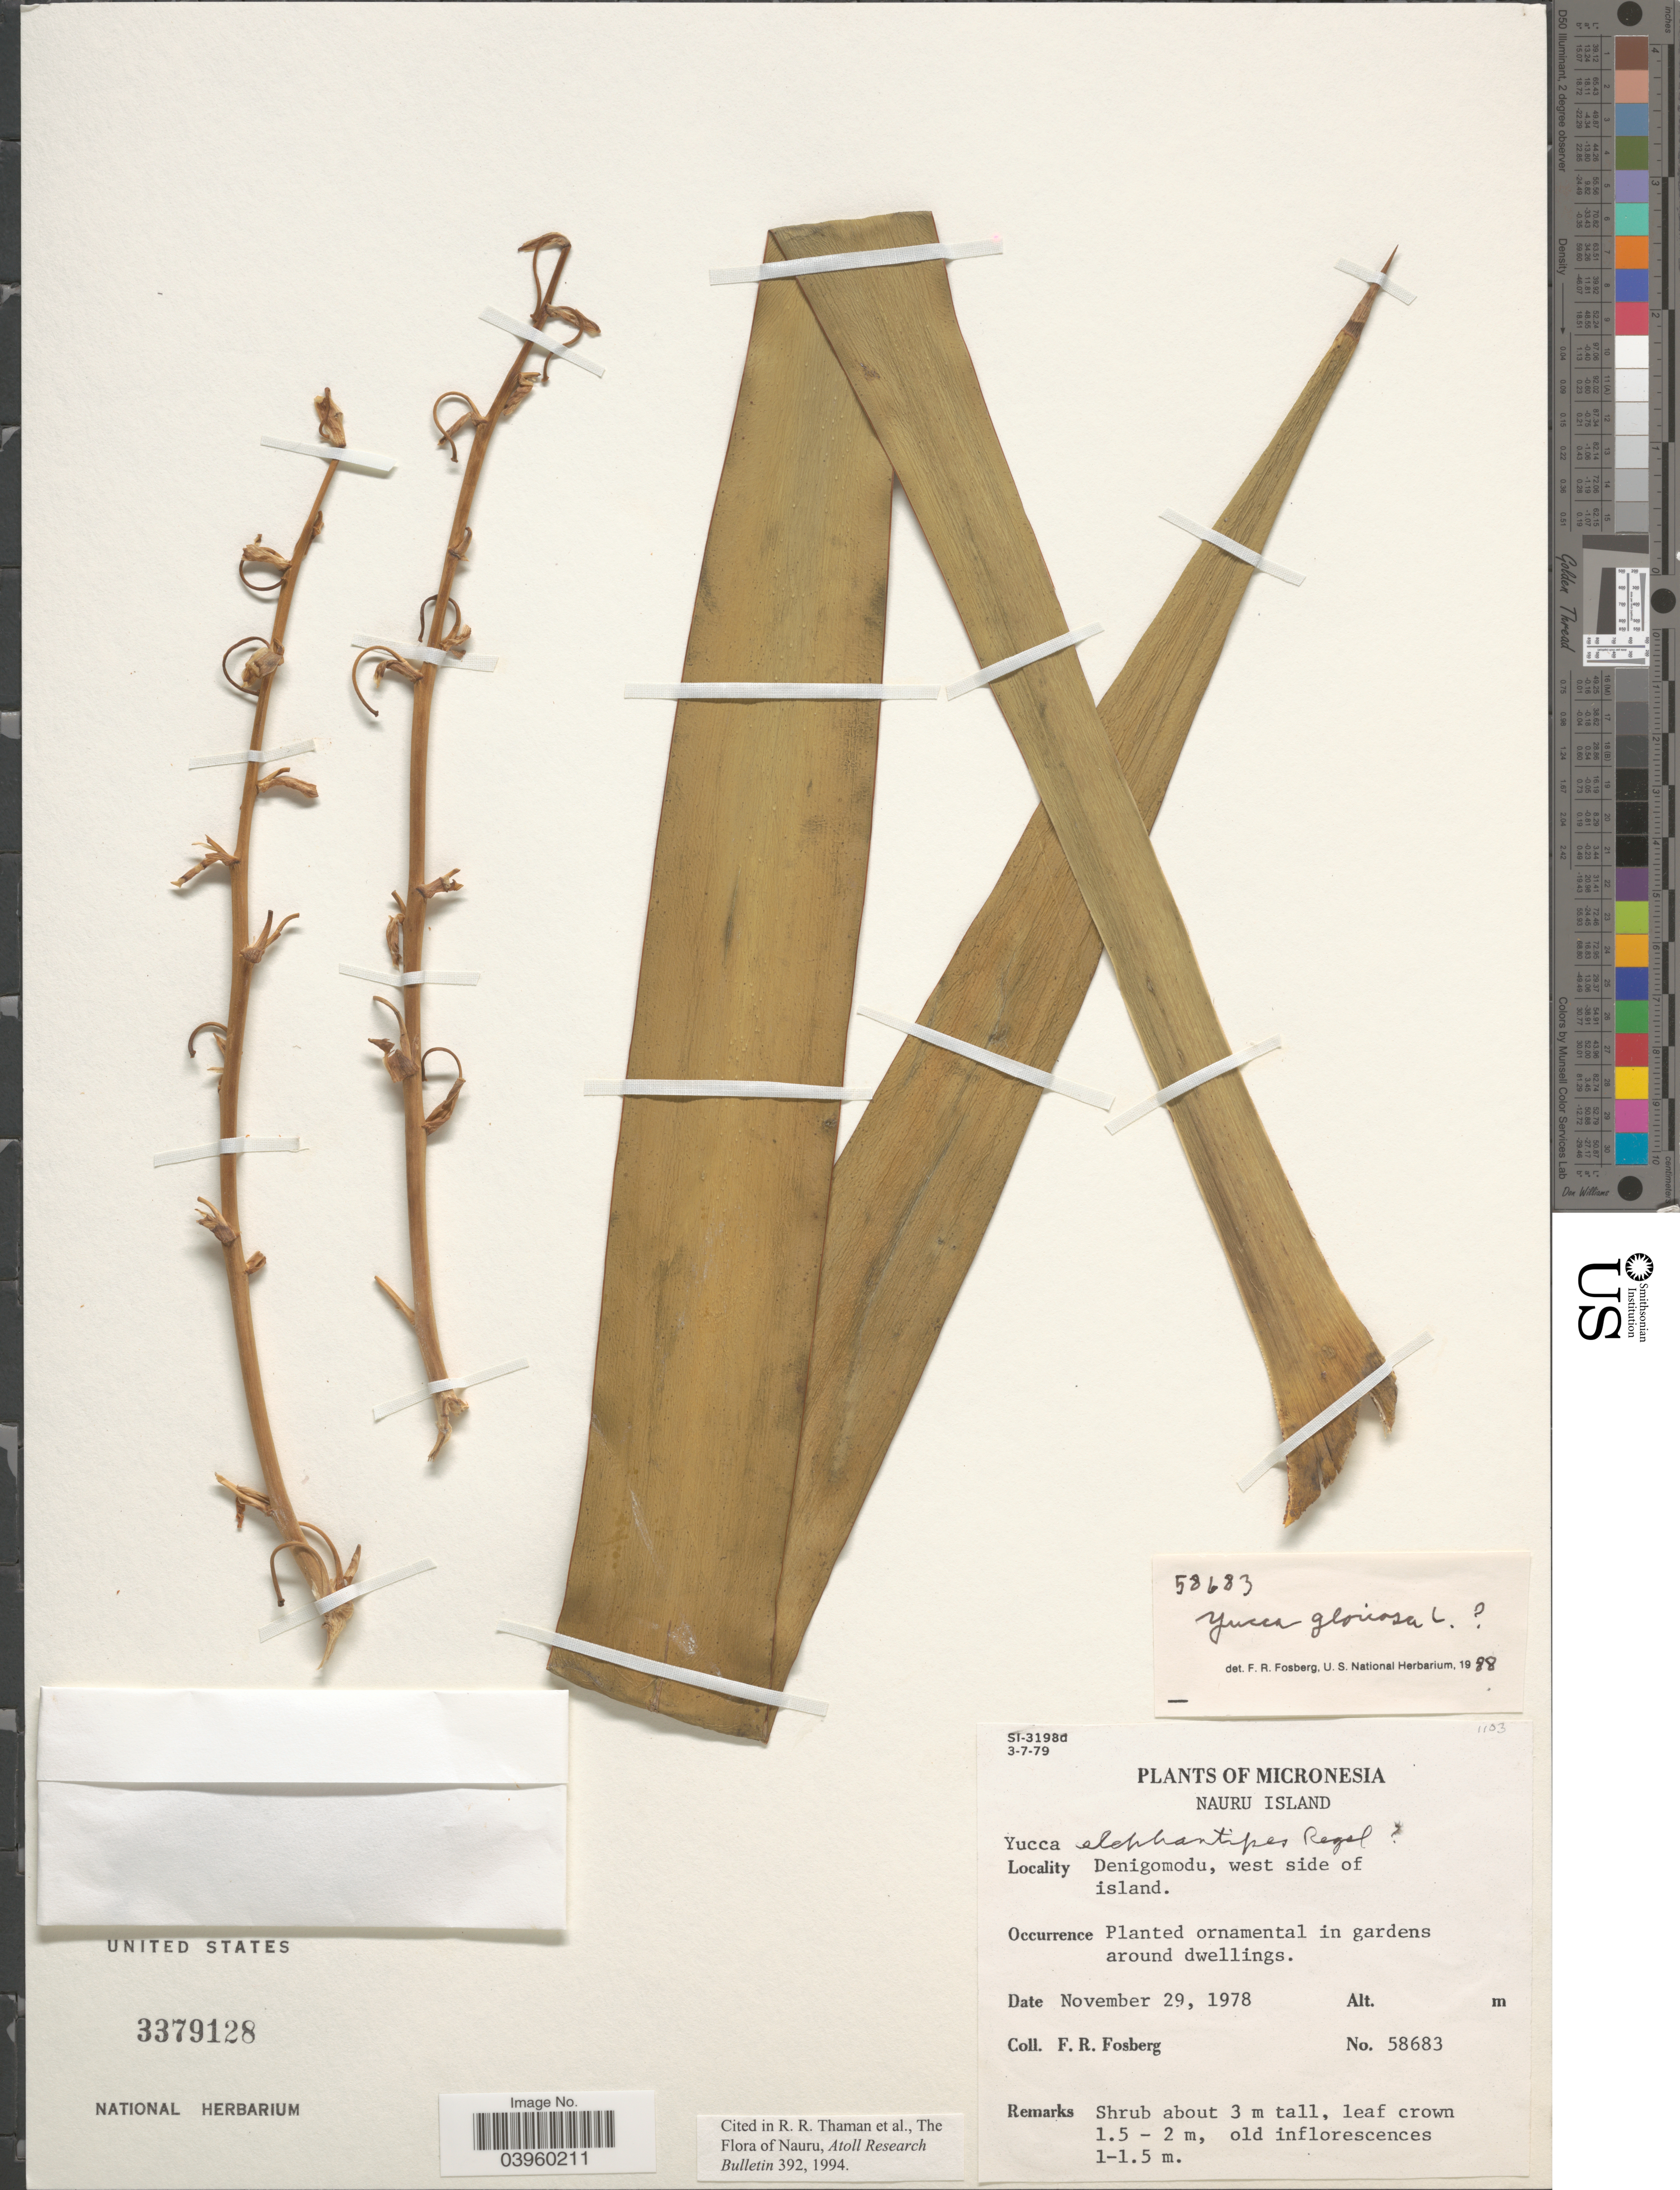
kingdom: Plantae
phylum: Tracheophyta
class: Liliopsida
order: Asparagales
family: Asparagaceae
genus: Yucca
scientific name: Yucca gloriosa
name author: L.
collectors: F. R. Fosberg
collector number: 58683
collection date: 1978-11-29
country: Micronesia, Federated States of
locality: Nauru Island. Denigomodu, west side of island.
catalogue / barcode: US 3379128